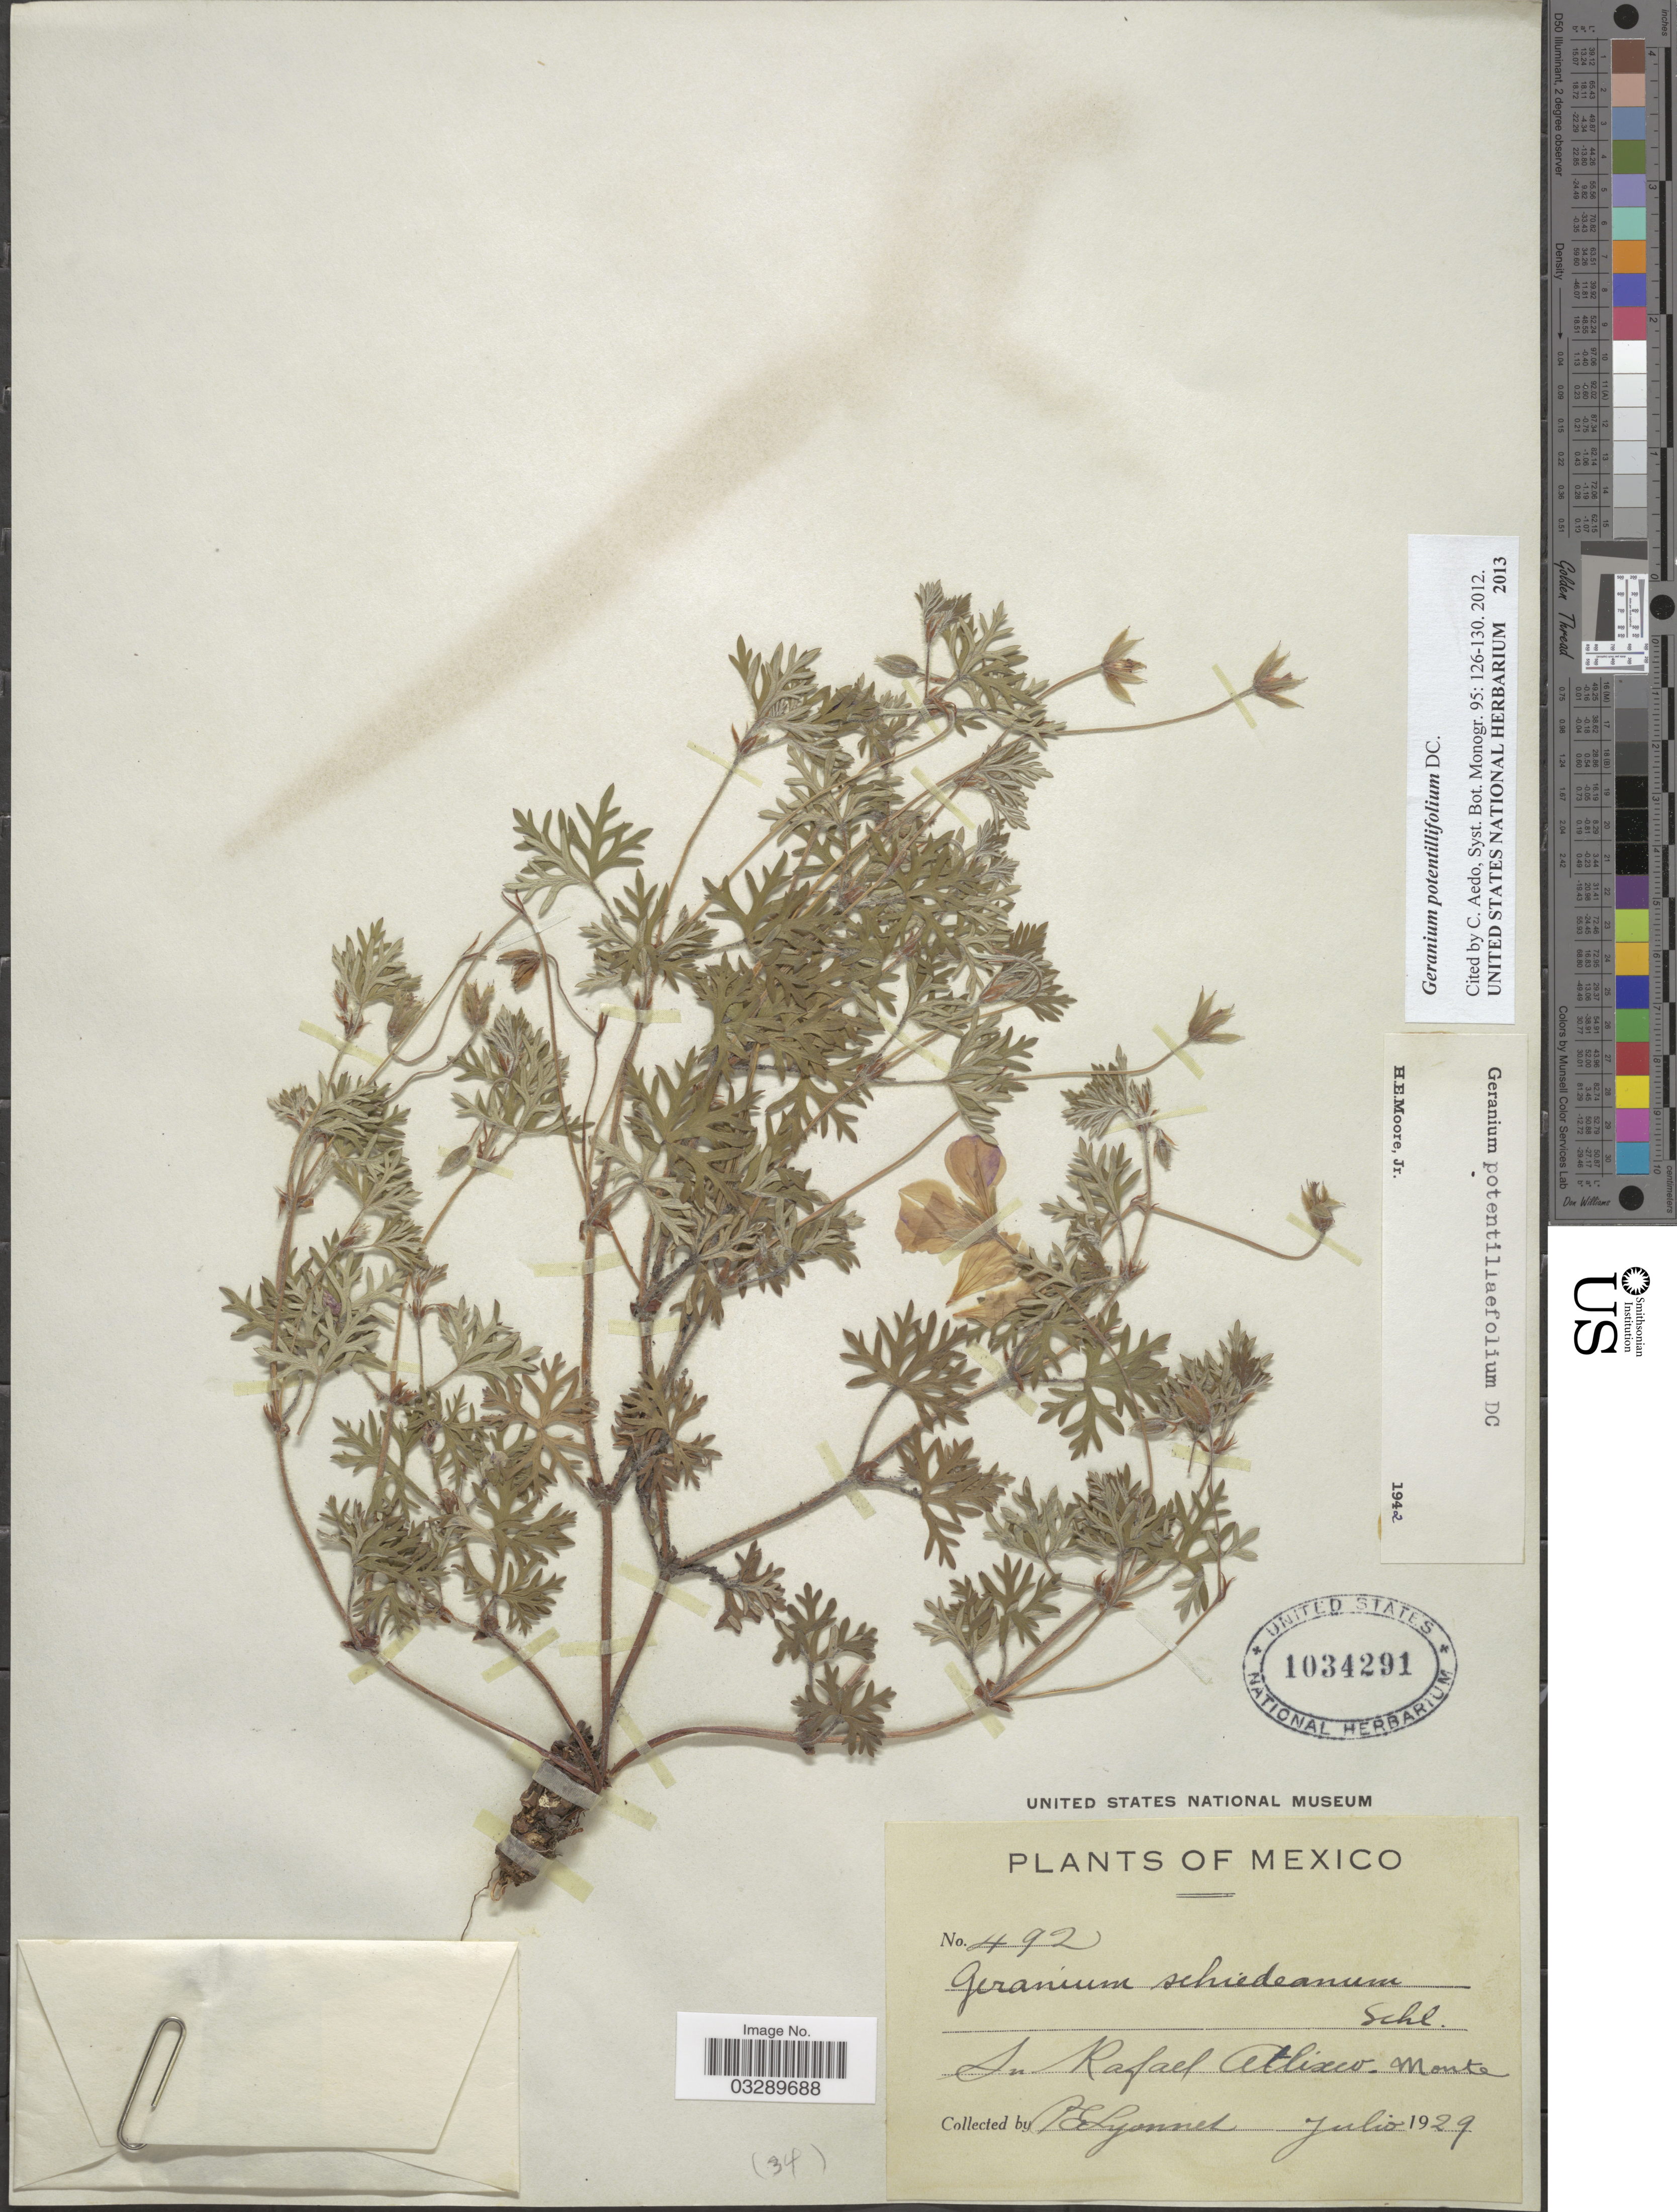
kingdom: Plantae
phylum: Tracheophyta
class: Magnoliopsida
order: Geraniales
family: Geraniaceae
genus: Geranium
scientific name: Geranium pontentillifolium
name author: DC.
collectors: P. Lyonnet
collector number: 492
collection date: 1929-07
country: Mexico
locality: Sn. Rafael Altixco. Monte.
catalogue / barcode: US 1034291